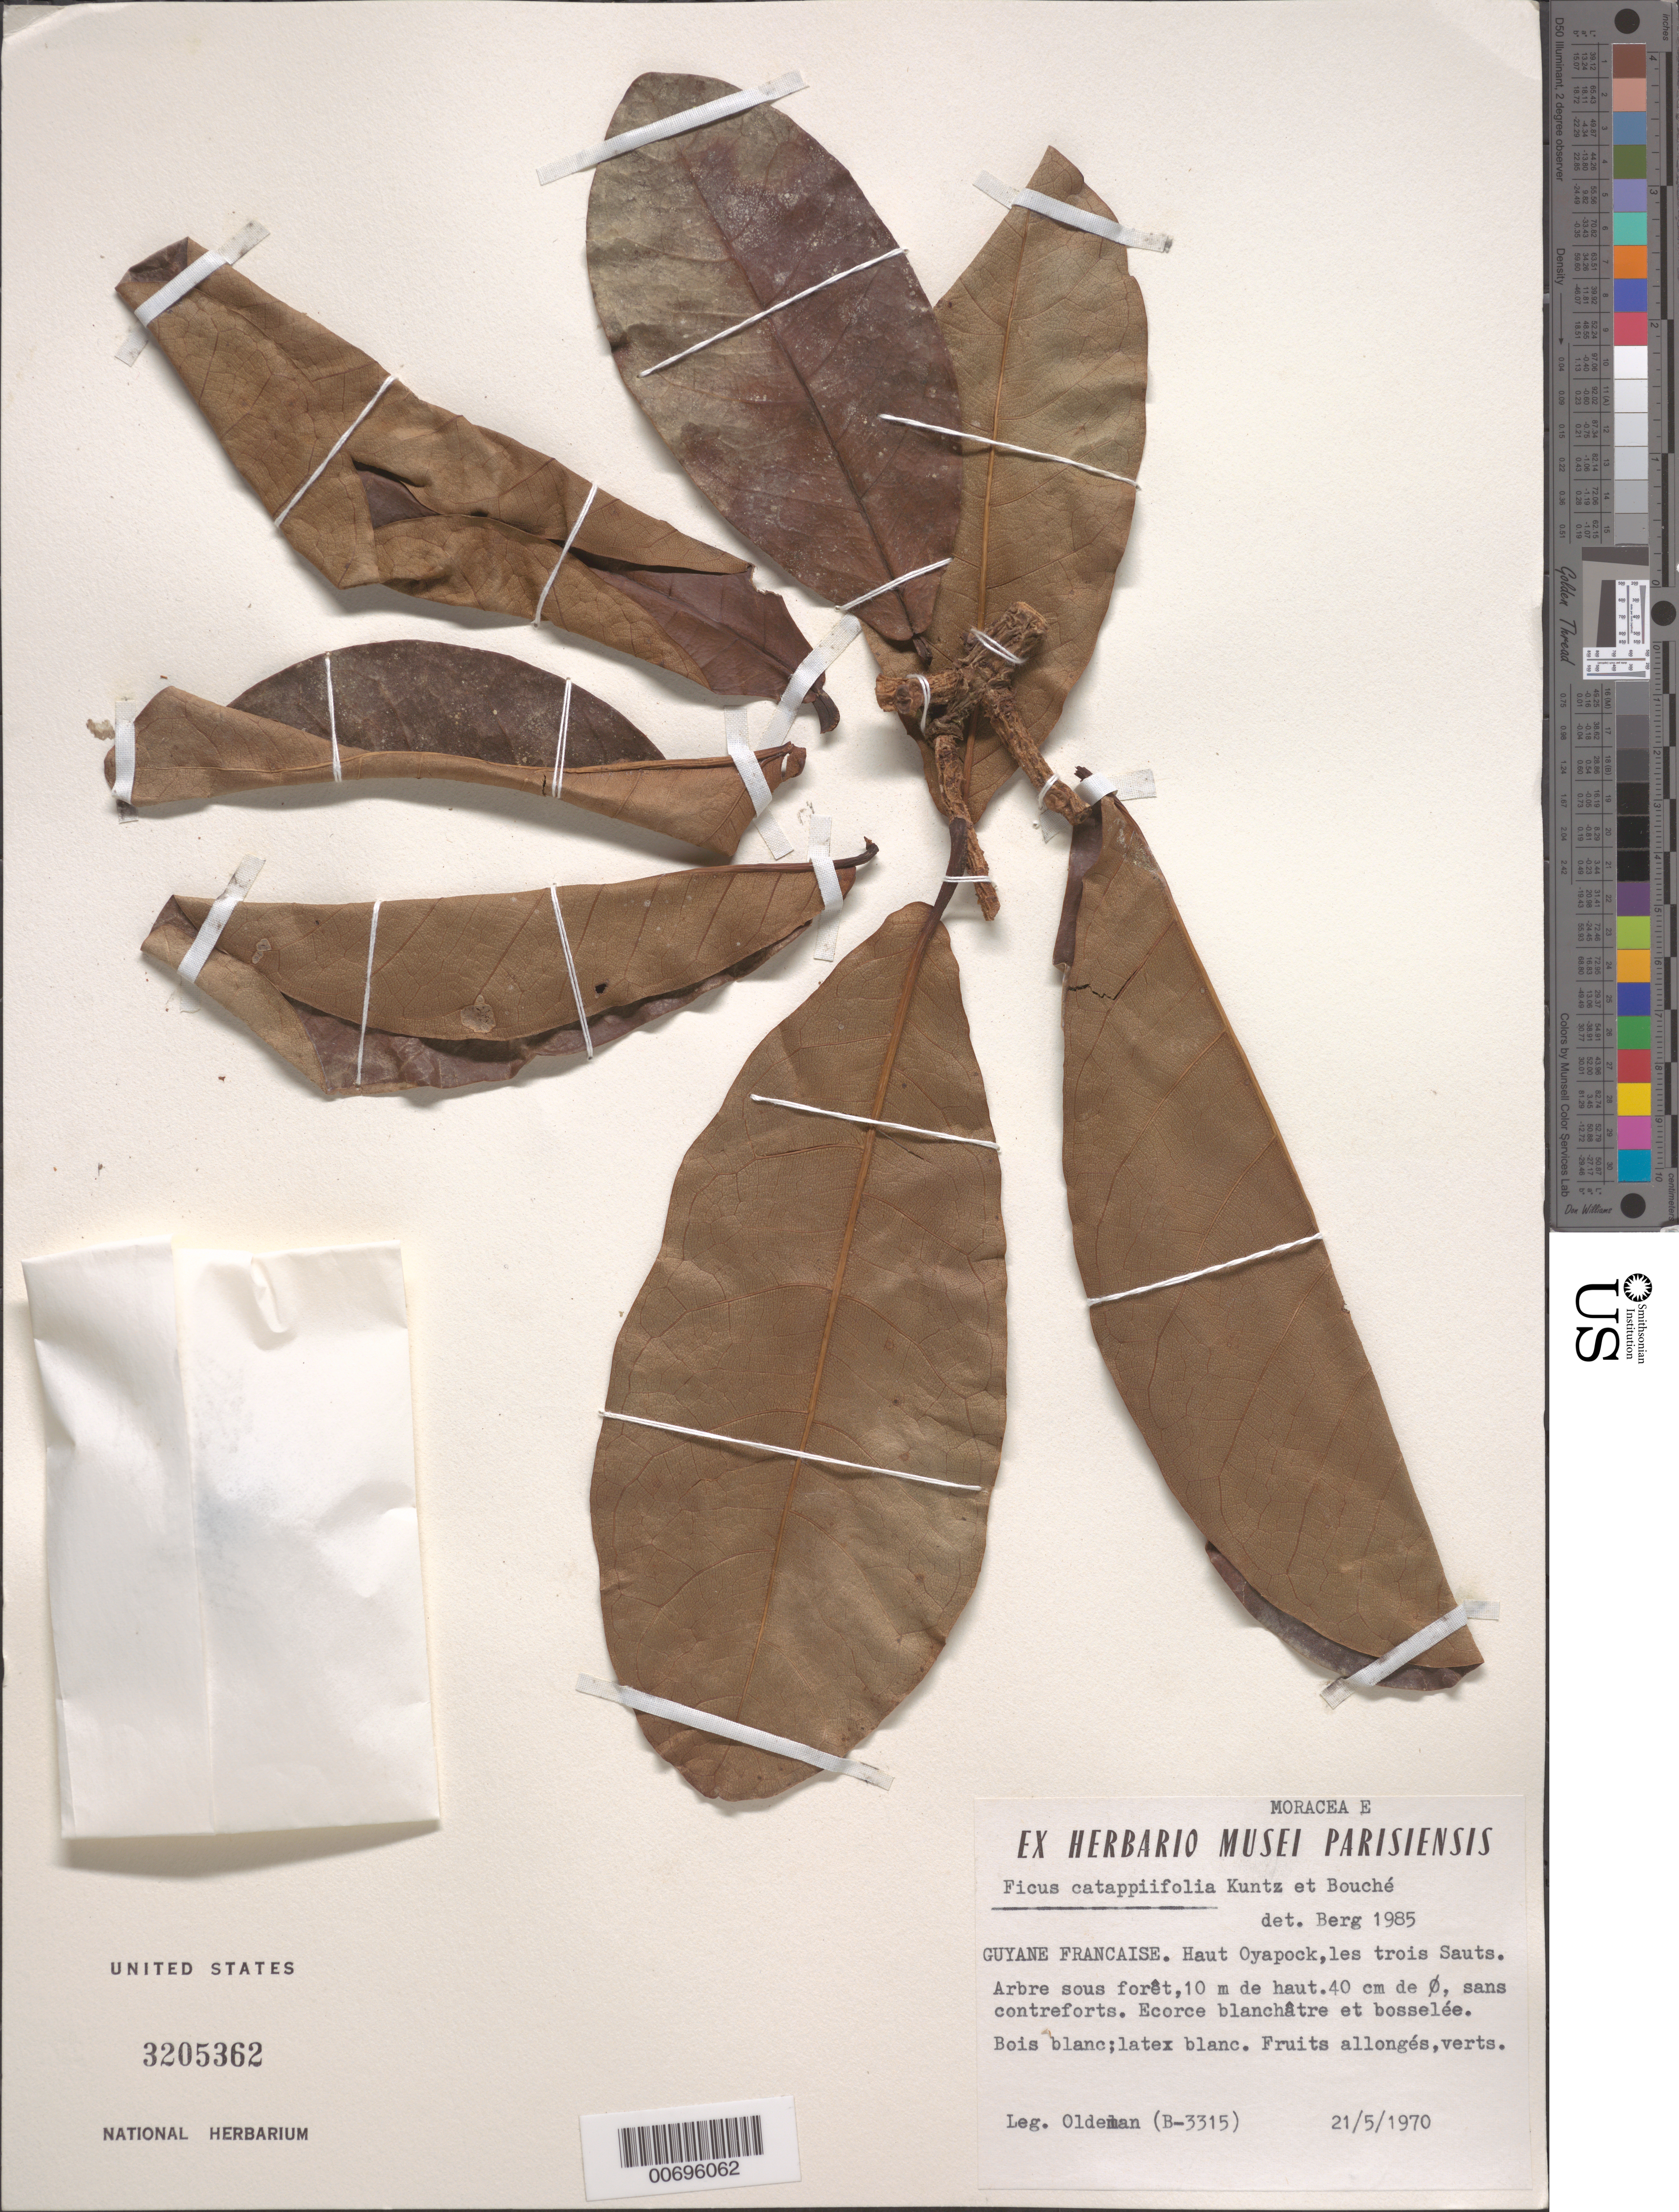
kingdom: Plantae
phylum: Tracheophyta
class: Magnoliopsida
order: Rosales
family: Moraceae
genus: Ficus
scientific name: Ficus catappifolia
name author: Kunth & Bouché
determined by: Berg, C. C.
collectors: R. Oldeman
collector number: B 3315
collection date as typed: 21-May-70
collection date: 1970-05-21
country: French Guiana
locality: Haut Oyapock, Trois Sauts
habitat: Forest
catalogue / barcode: US 3205362